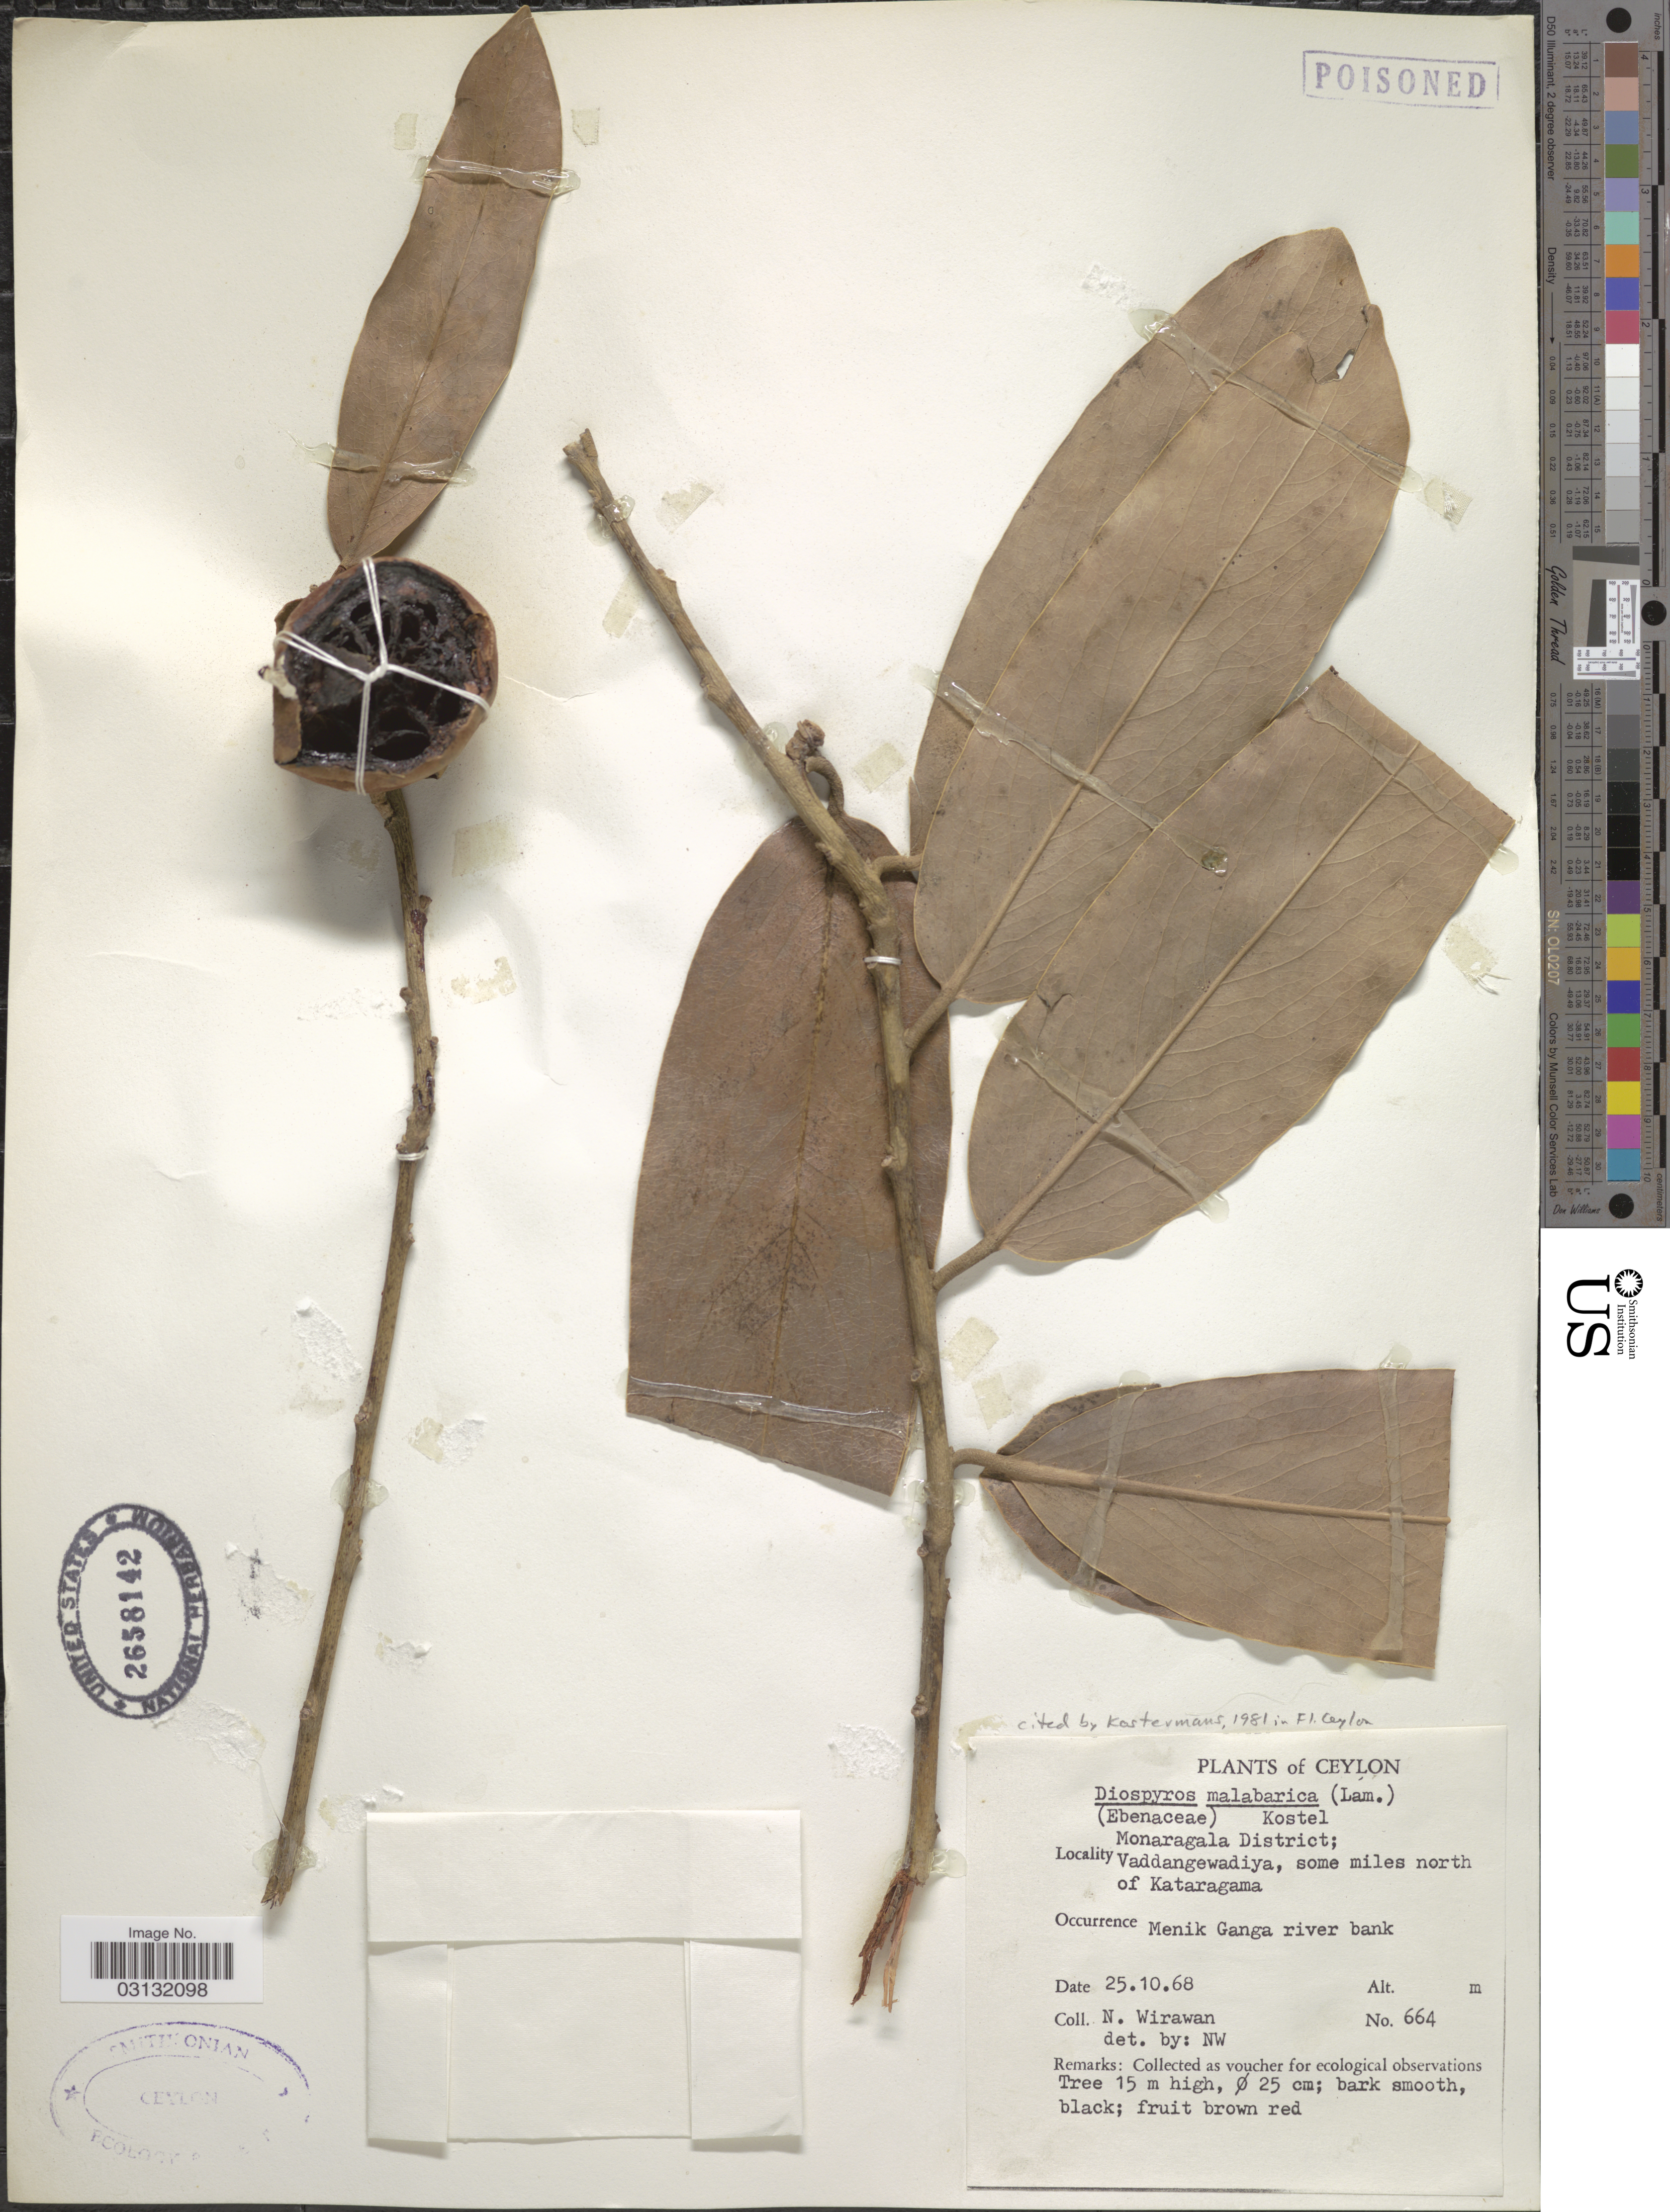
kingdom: Plantae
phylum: Tracheophyta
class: Magnoliopsida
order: Ericales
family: Ebenaceae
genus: Diospyros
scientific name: Diospyros malabarica var. malabarica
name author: (Desr.) Kostel.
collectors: N. Wirawan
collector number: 664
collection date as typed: Transcribed d/m/y: 25/10/68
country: Sri Lanka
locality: Ceylon, Monaragala District; Vaddangewadiya, some miles north of Kataragama, Menik Ganga river bank.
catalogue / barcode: US 2658142